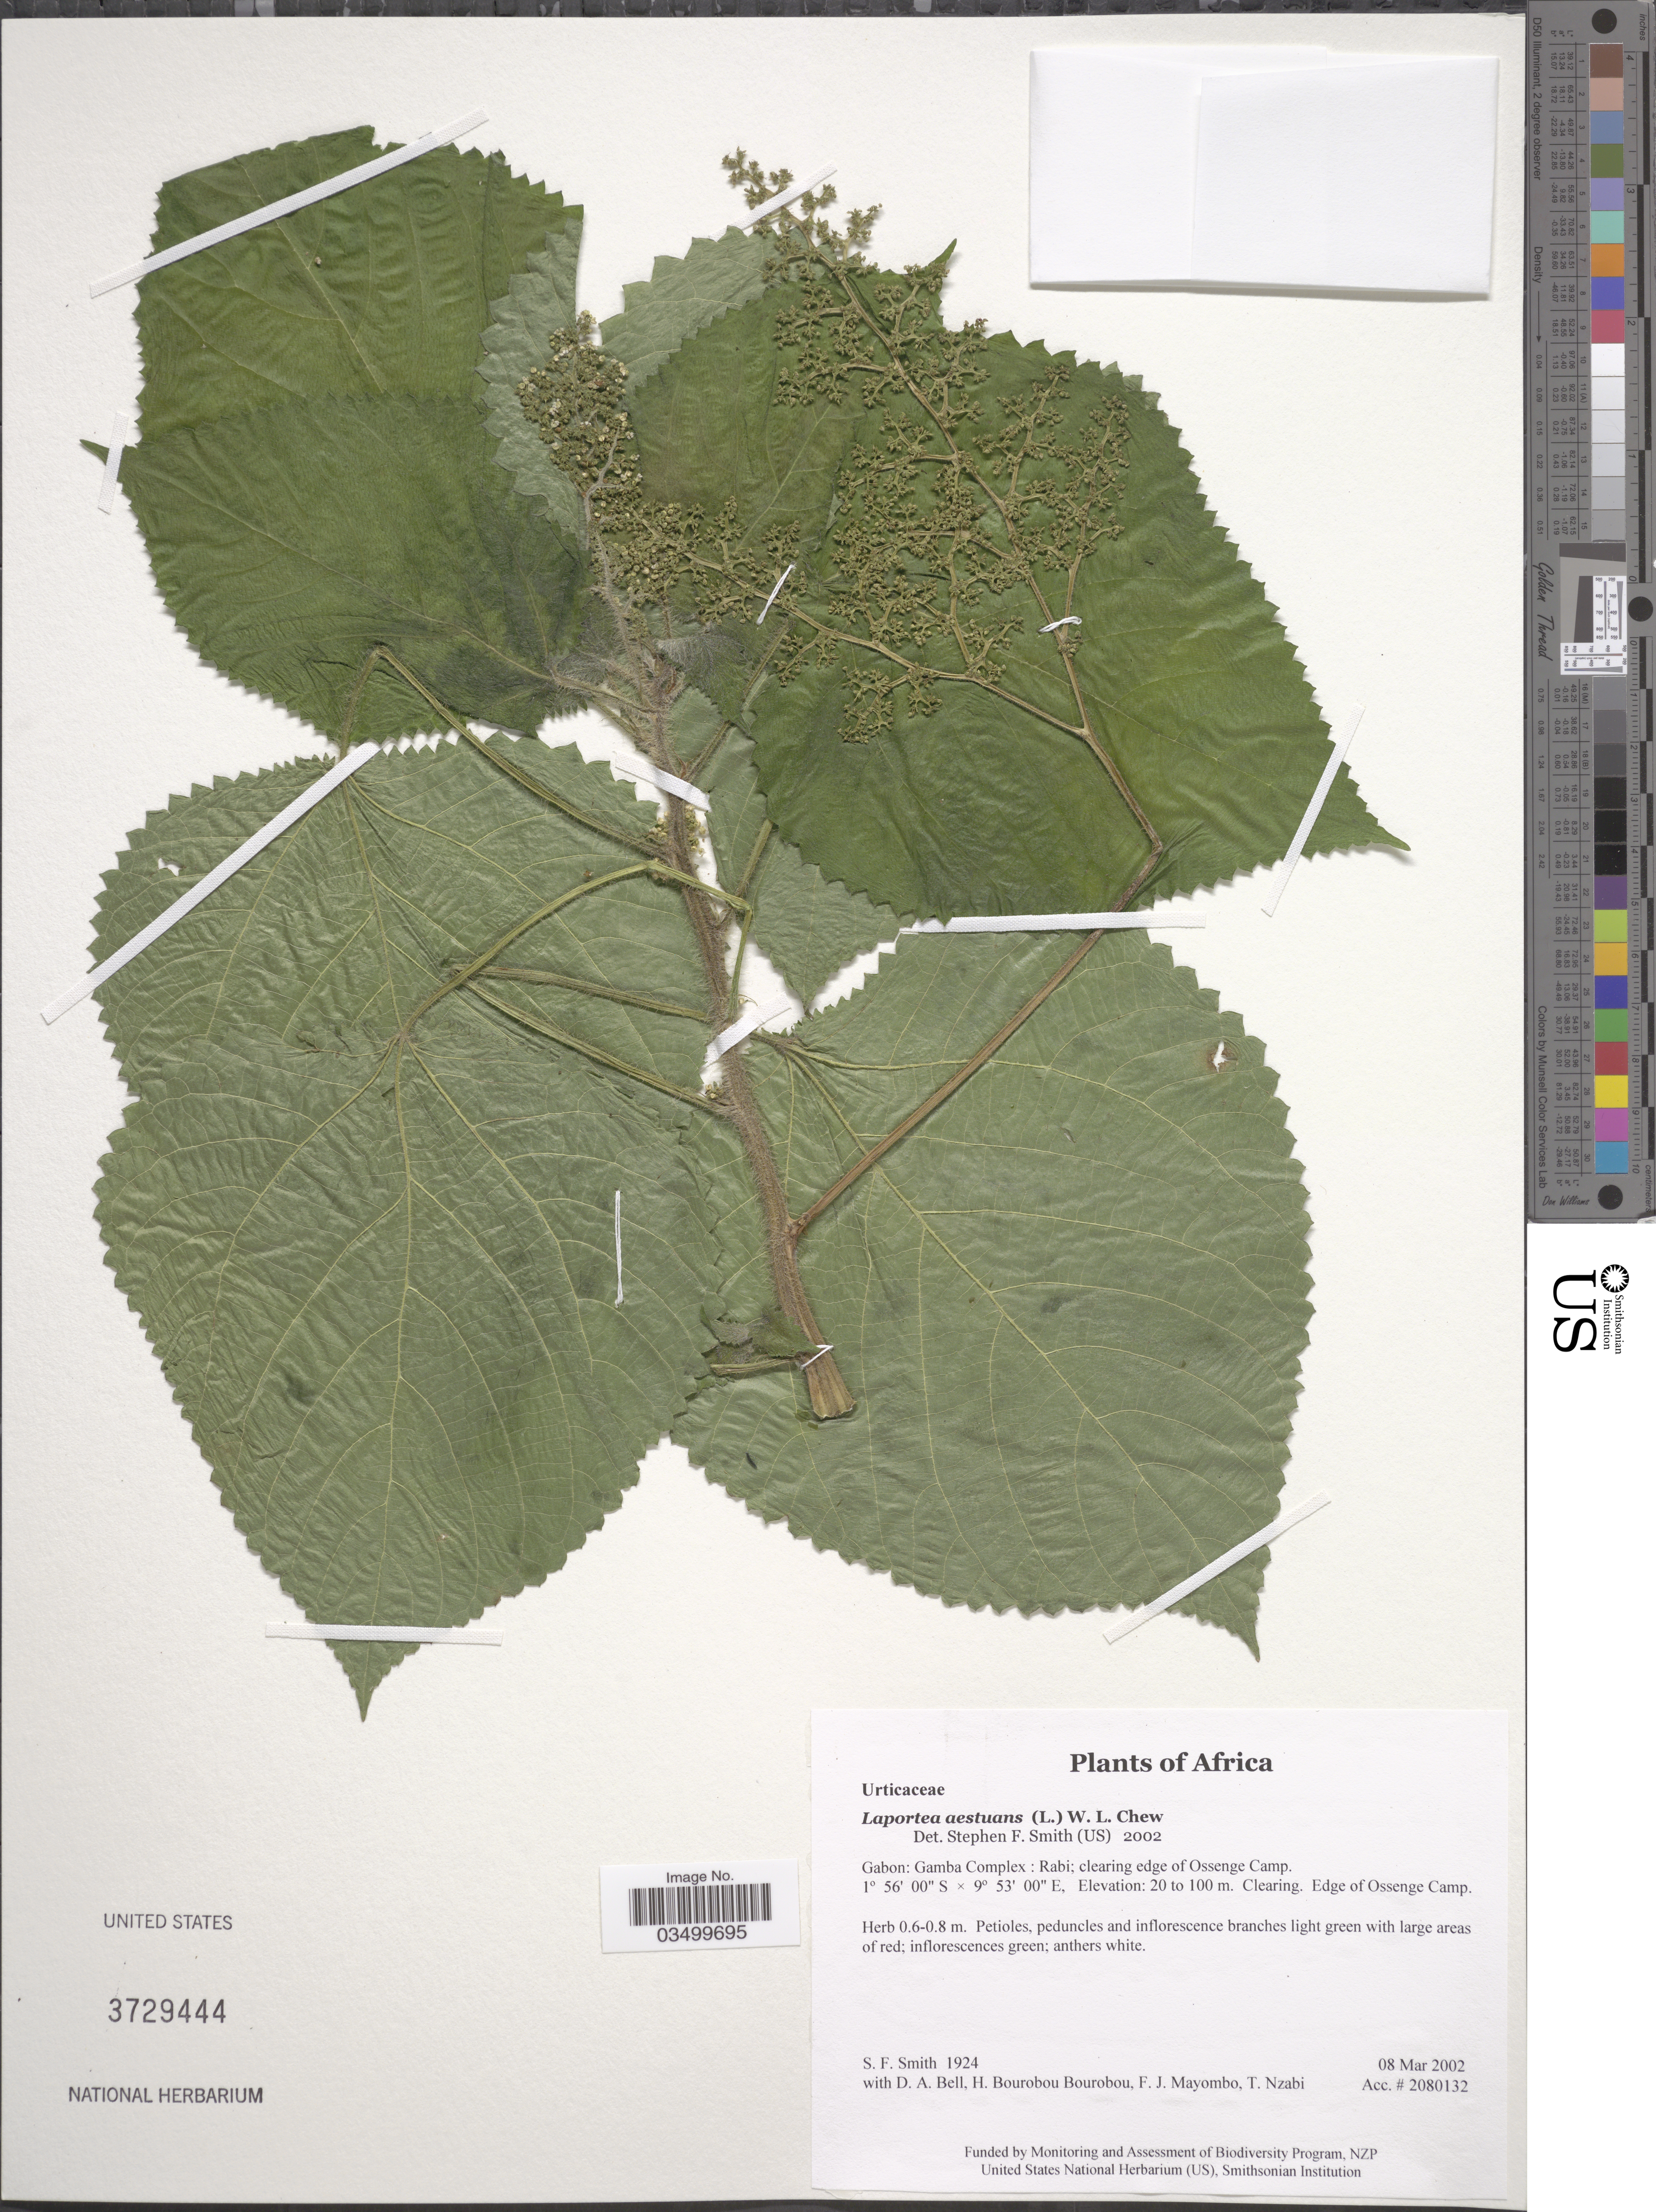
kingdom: Plantae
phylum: Tracheophyta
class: Magnoliopsida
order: Rosales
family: Urticaceae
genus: Laportea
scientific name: Laportea aestuans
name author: (L.) Chew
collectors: S.F. Smith, D. A. Bell, H. Bourobou Bourobou & F. J. Mayombo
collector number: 1924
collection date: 2002-03-08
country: Gabon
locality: Gamba Complex: Rabi; clearing edge of Ossenge Camp.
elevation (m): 20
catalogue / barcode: US 3729444